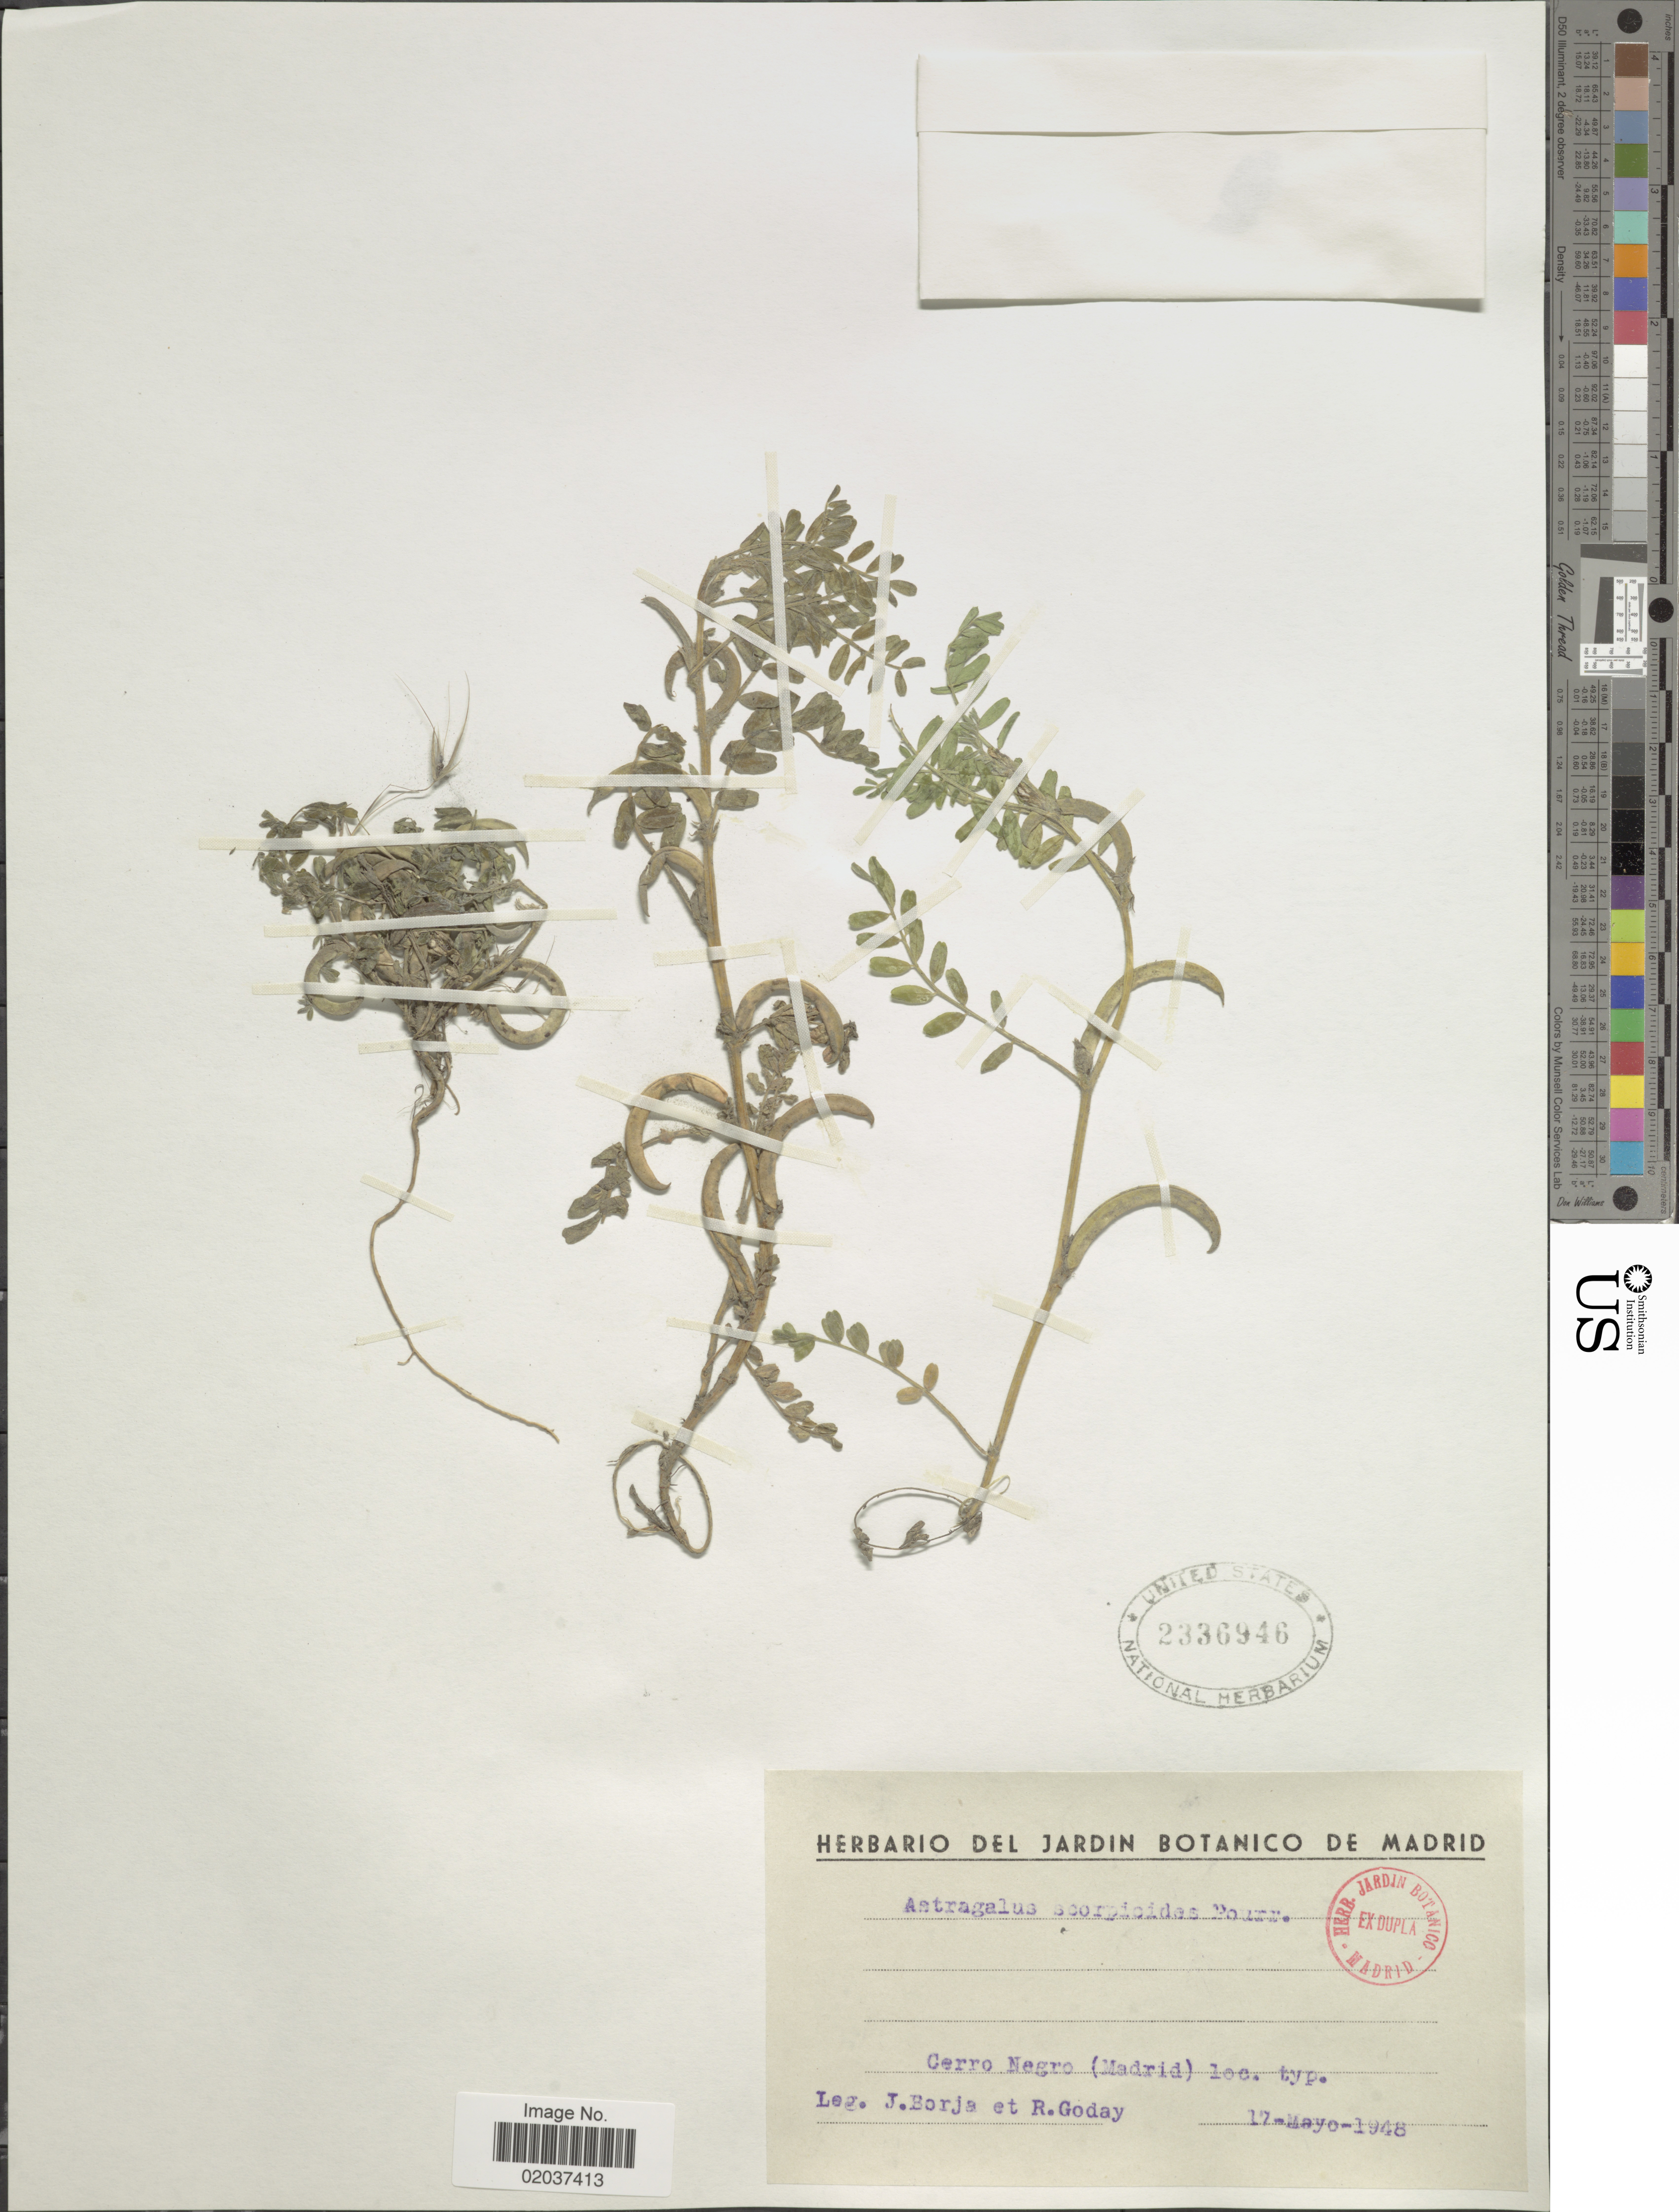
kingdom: Plantae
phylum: Tracheophyta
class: Magnoliopsida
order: Fabales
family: Fabaceae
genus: Astragalus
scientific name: Astragalus scorpioides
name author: Pourr. ex Willd.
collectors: J. Borja & S. Goday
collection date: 1948-05-17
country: Spain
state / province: Madrid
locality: Cerro Negro (Madrid) loc typ.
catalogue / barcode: US 2336946